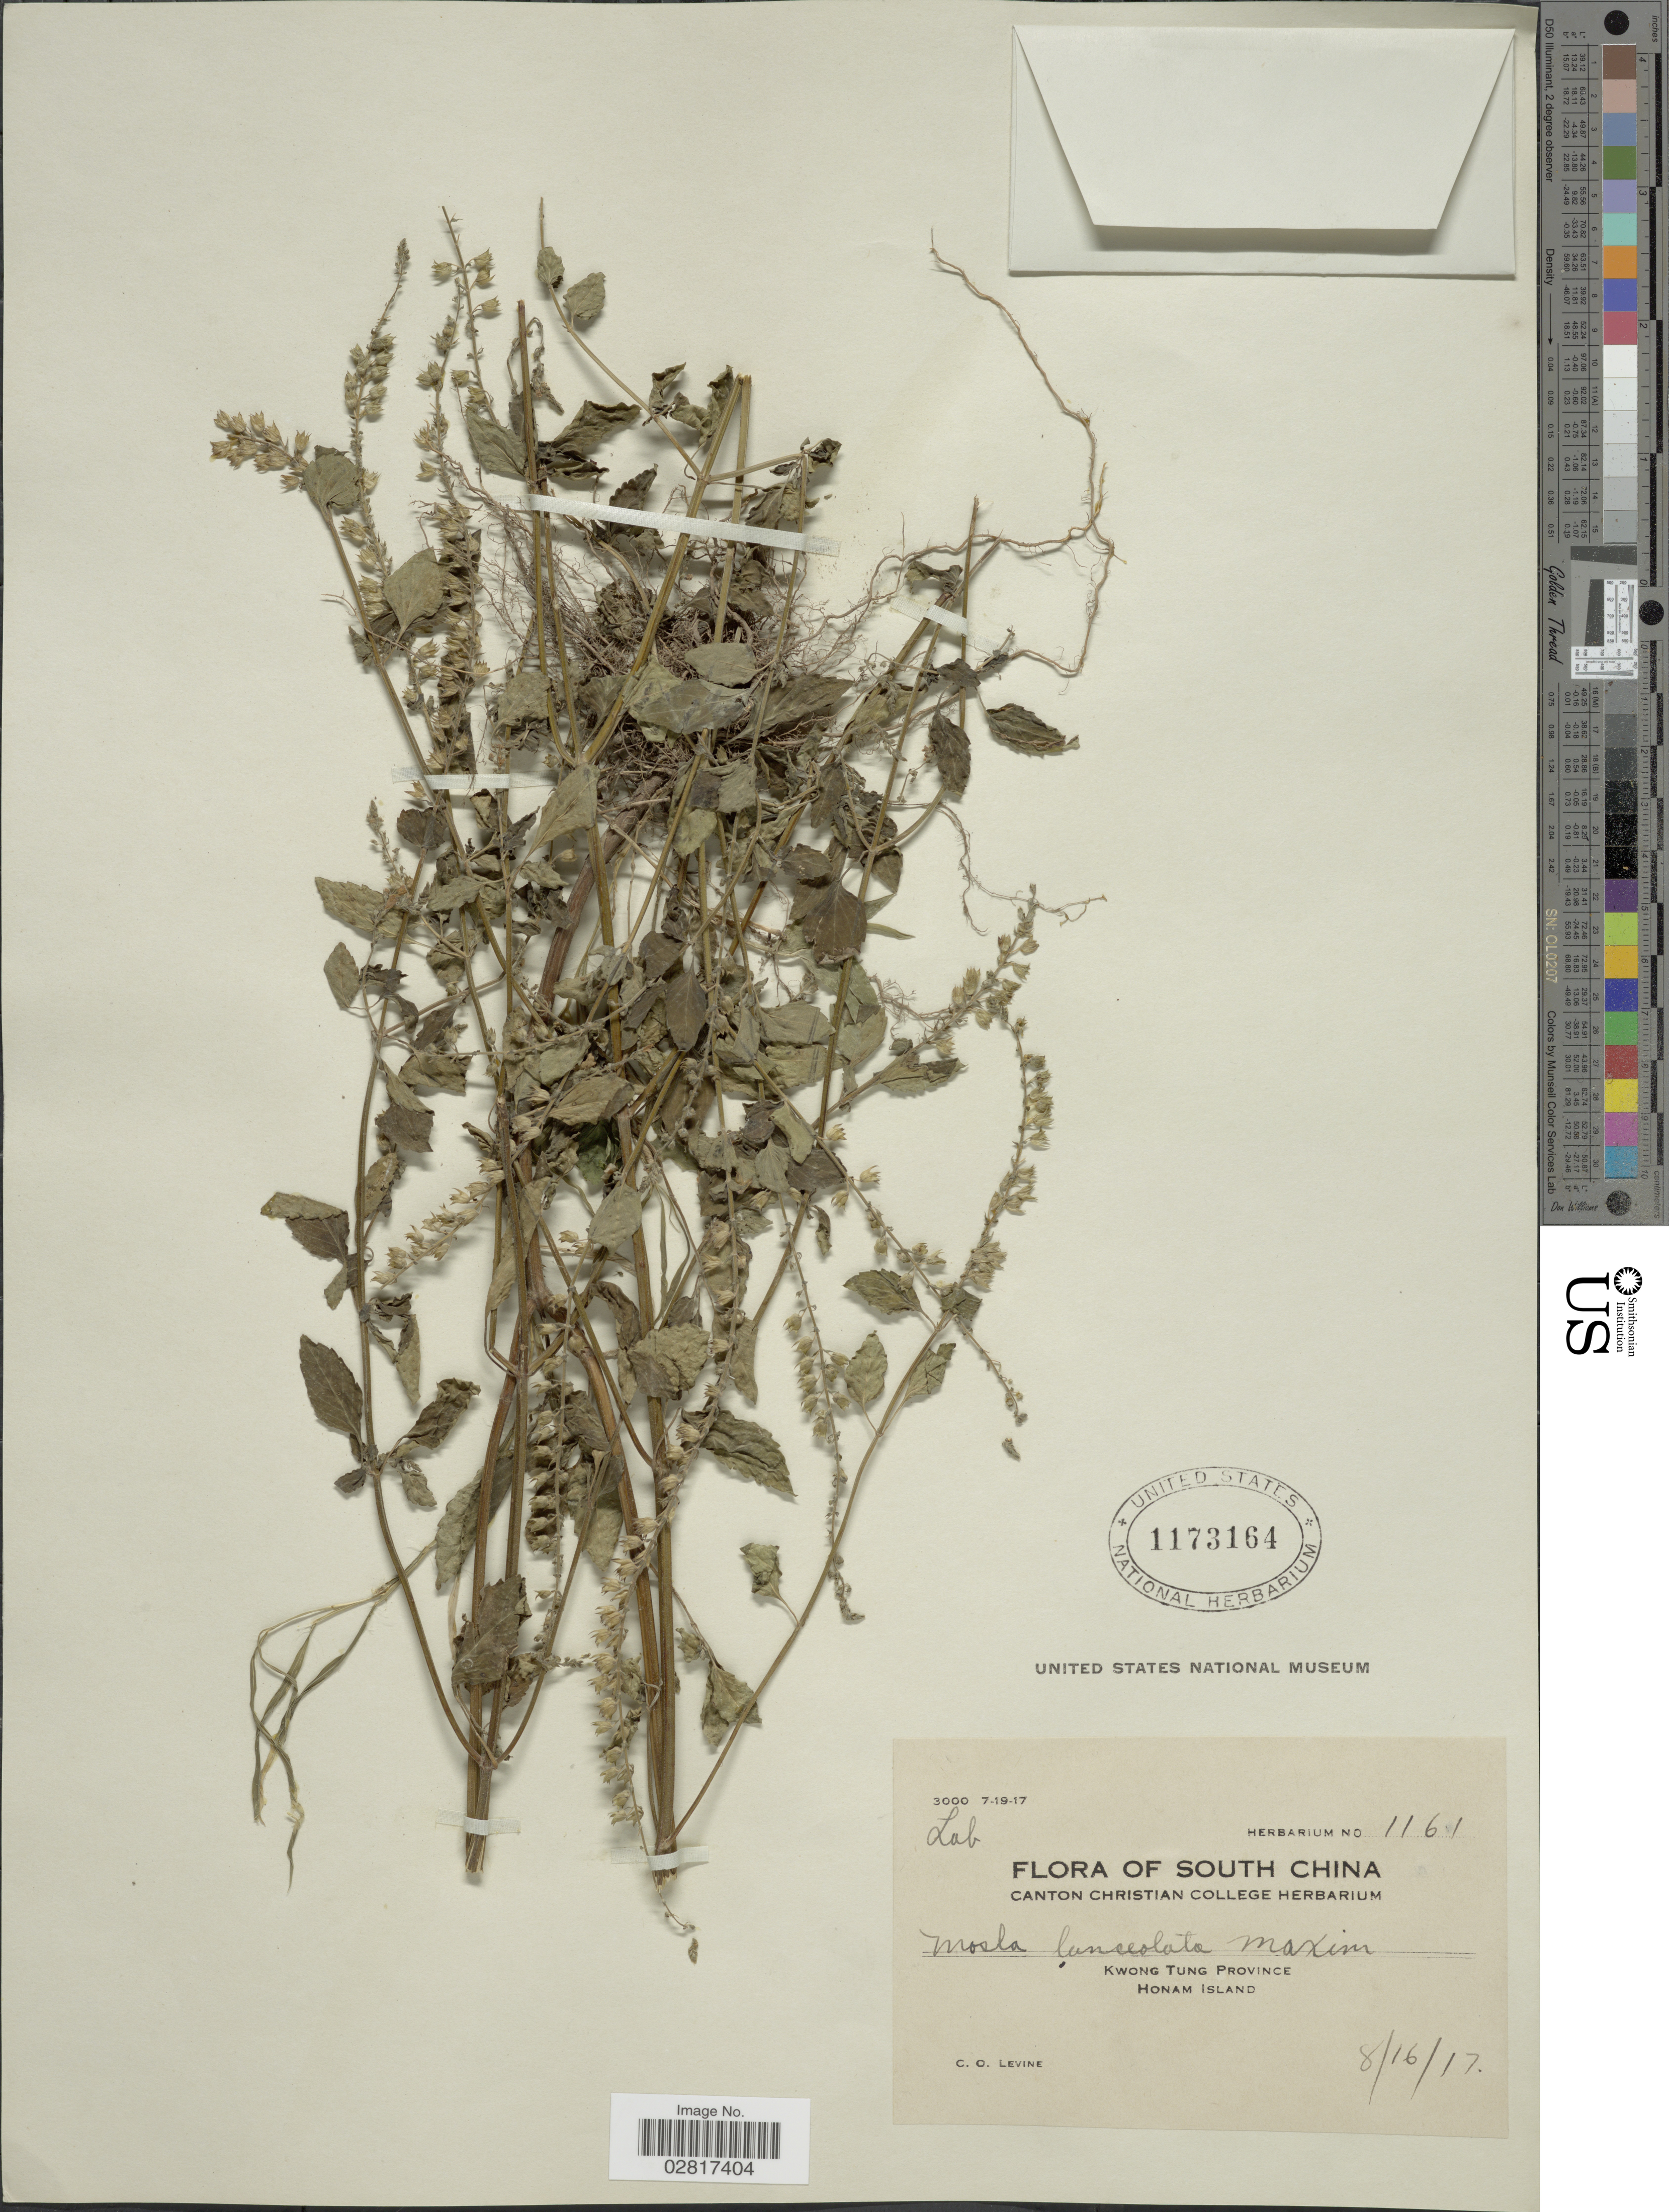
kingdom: Plantae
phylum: Tracheophyta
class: Magnoliopsida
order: Lamiales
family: Lamiaceae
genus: Mosla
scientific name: Mosla lanceolata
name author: (Benth.) Maxim.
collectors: C. O. Levine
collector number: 1161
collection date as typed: Transcribed d/m/y: 16/8/17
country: China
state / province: Guangdong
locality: South China. Kwong Tung Province. Honam Island.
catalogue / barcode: US 1173164